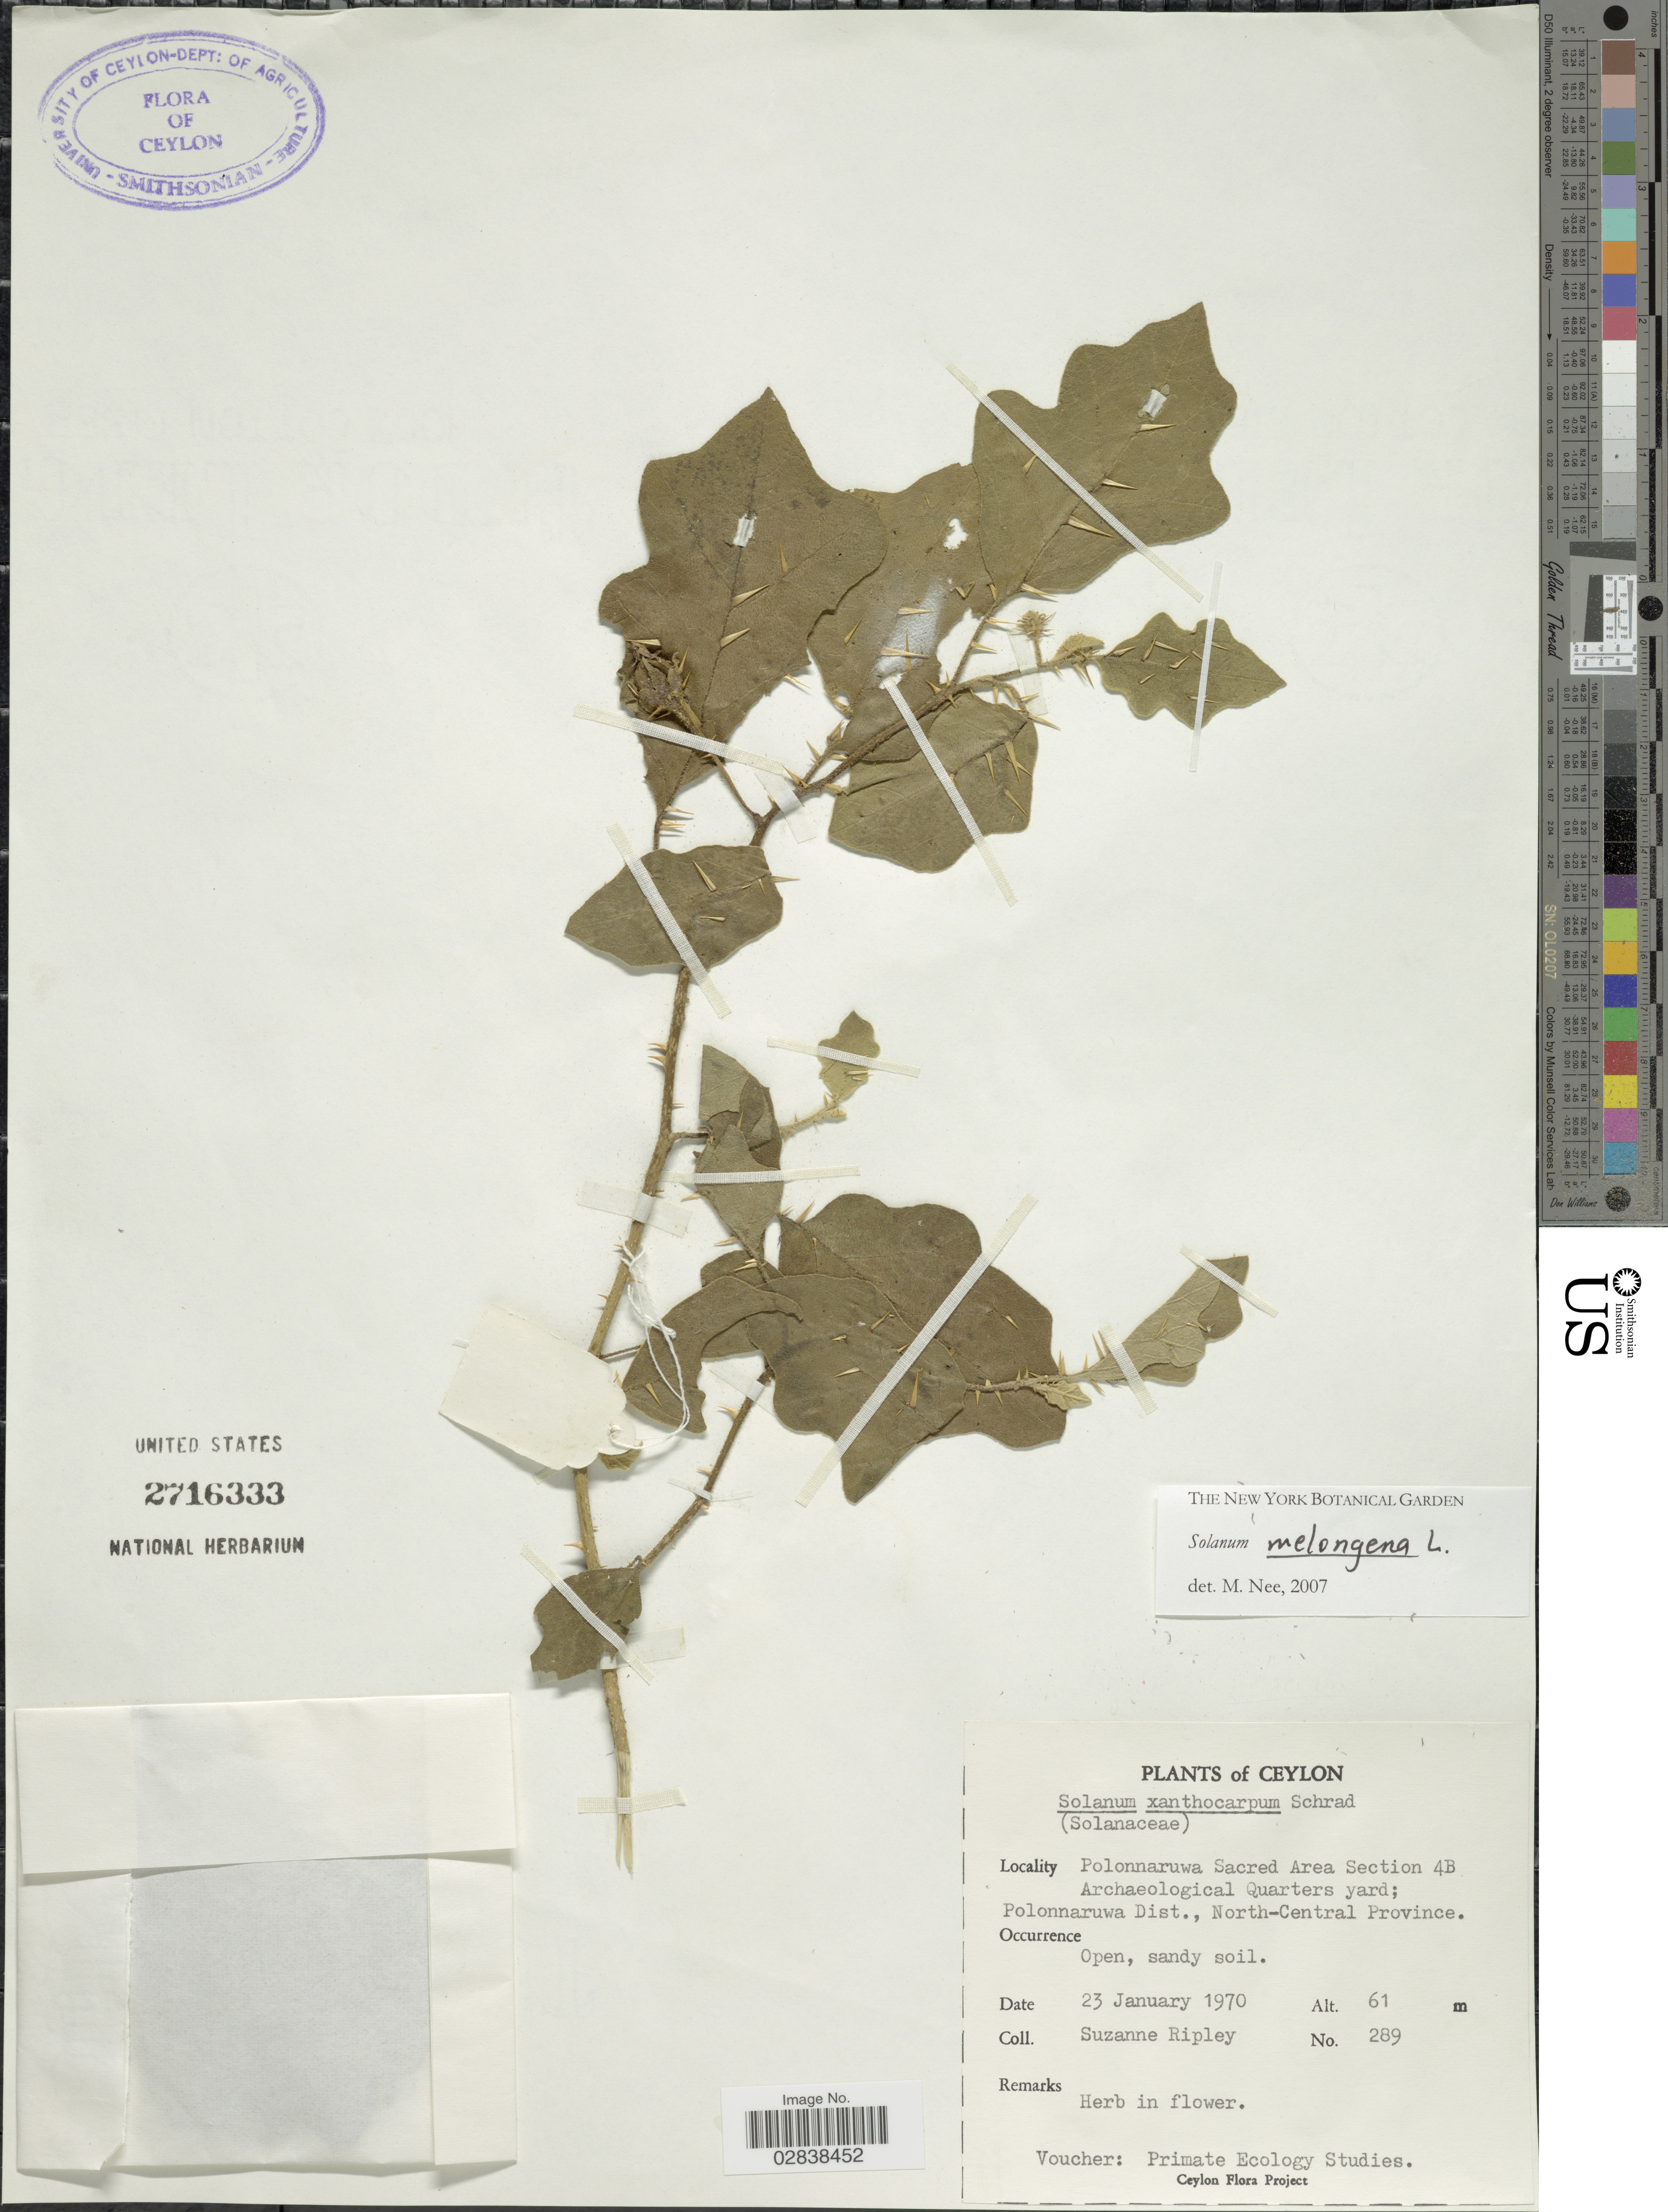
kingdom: Plantae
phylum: Tracheophyta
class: Magnoliopsida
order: Solanales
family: Solanaceae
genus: Solanum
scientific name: Solanum melongena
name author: L.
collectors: S. Ripley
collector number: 289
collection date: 1970-01-23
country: Sri Lanka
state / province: North Central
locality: Ceylon, Polonnaruwa Sacred Area Section 4B Archaeological Quarters yard; Polonnaruwa Dist., North-Central Province.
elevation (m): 61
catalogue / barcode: US 2716333